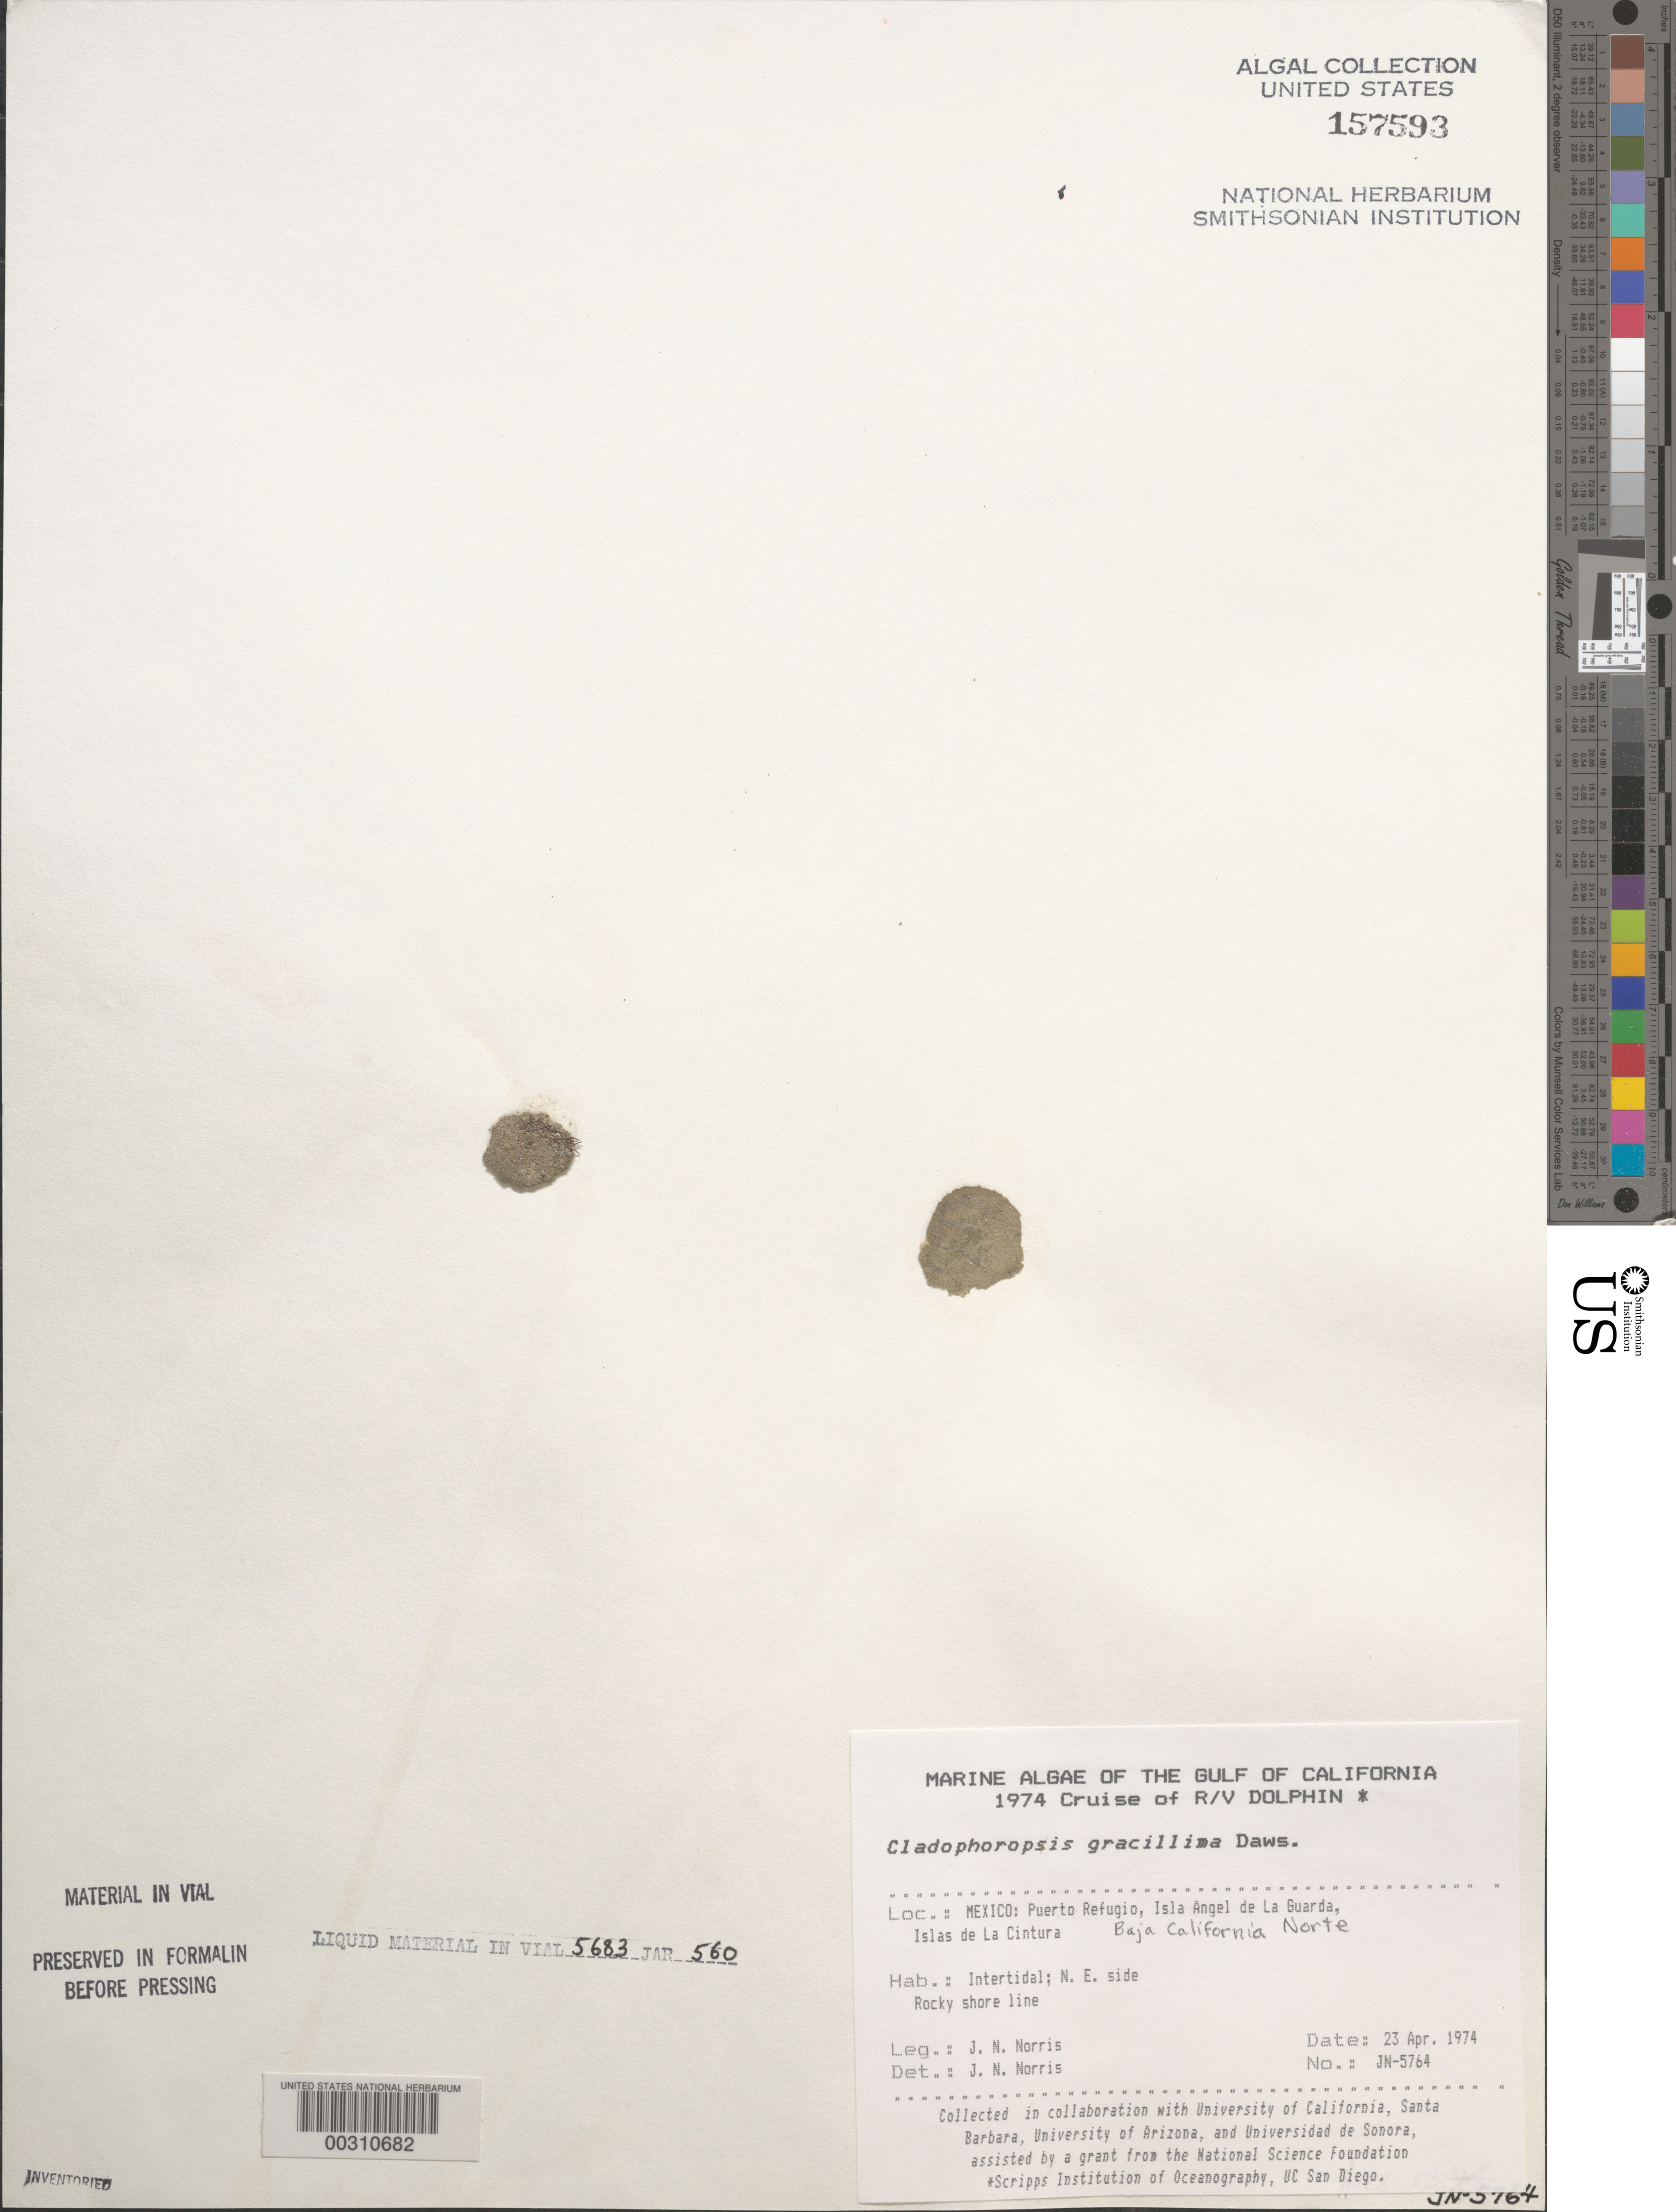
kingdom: Plantae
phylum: Chlorophyta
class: Ulvophyceae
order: Siphonocladales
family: Boodleaceae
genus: Cladophoropsis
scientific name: Cladophoropsis gracillima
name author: E.Y. Dawson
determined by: Norris, James N.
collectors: J. N. Norris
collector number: JN-5764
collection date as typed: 23 Apr 1974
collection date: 1974-04-23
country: Mexico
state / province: Baja California Norte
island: Isla Angel de la Guarda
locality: Puerto Refugio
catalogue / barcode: US 157593